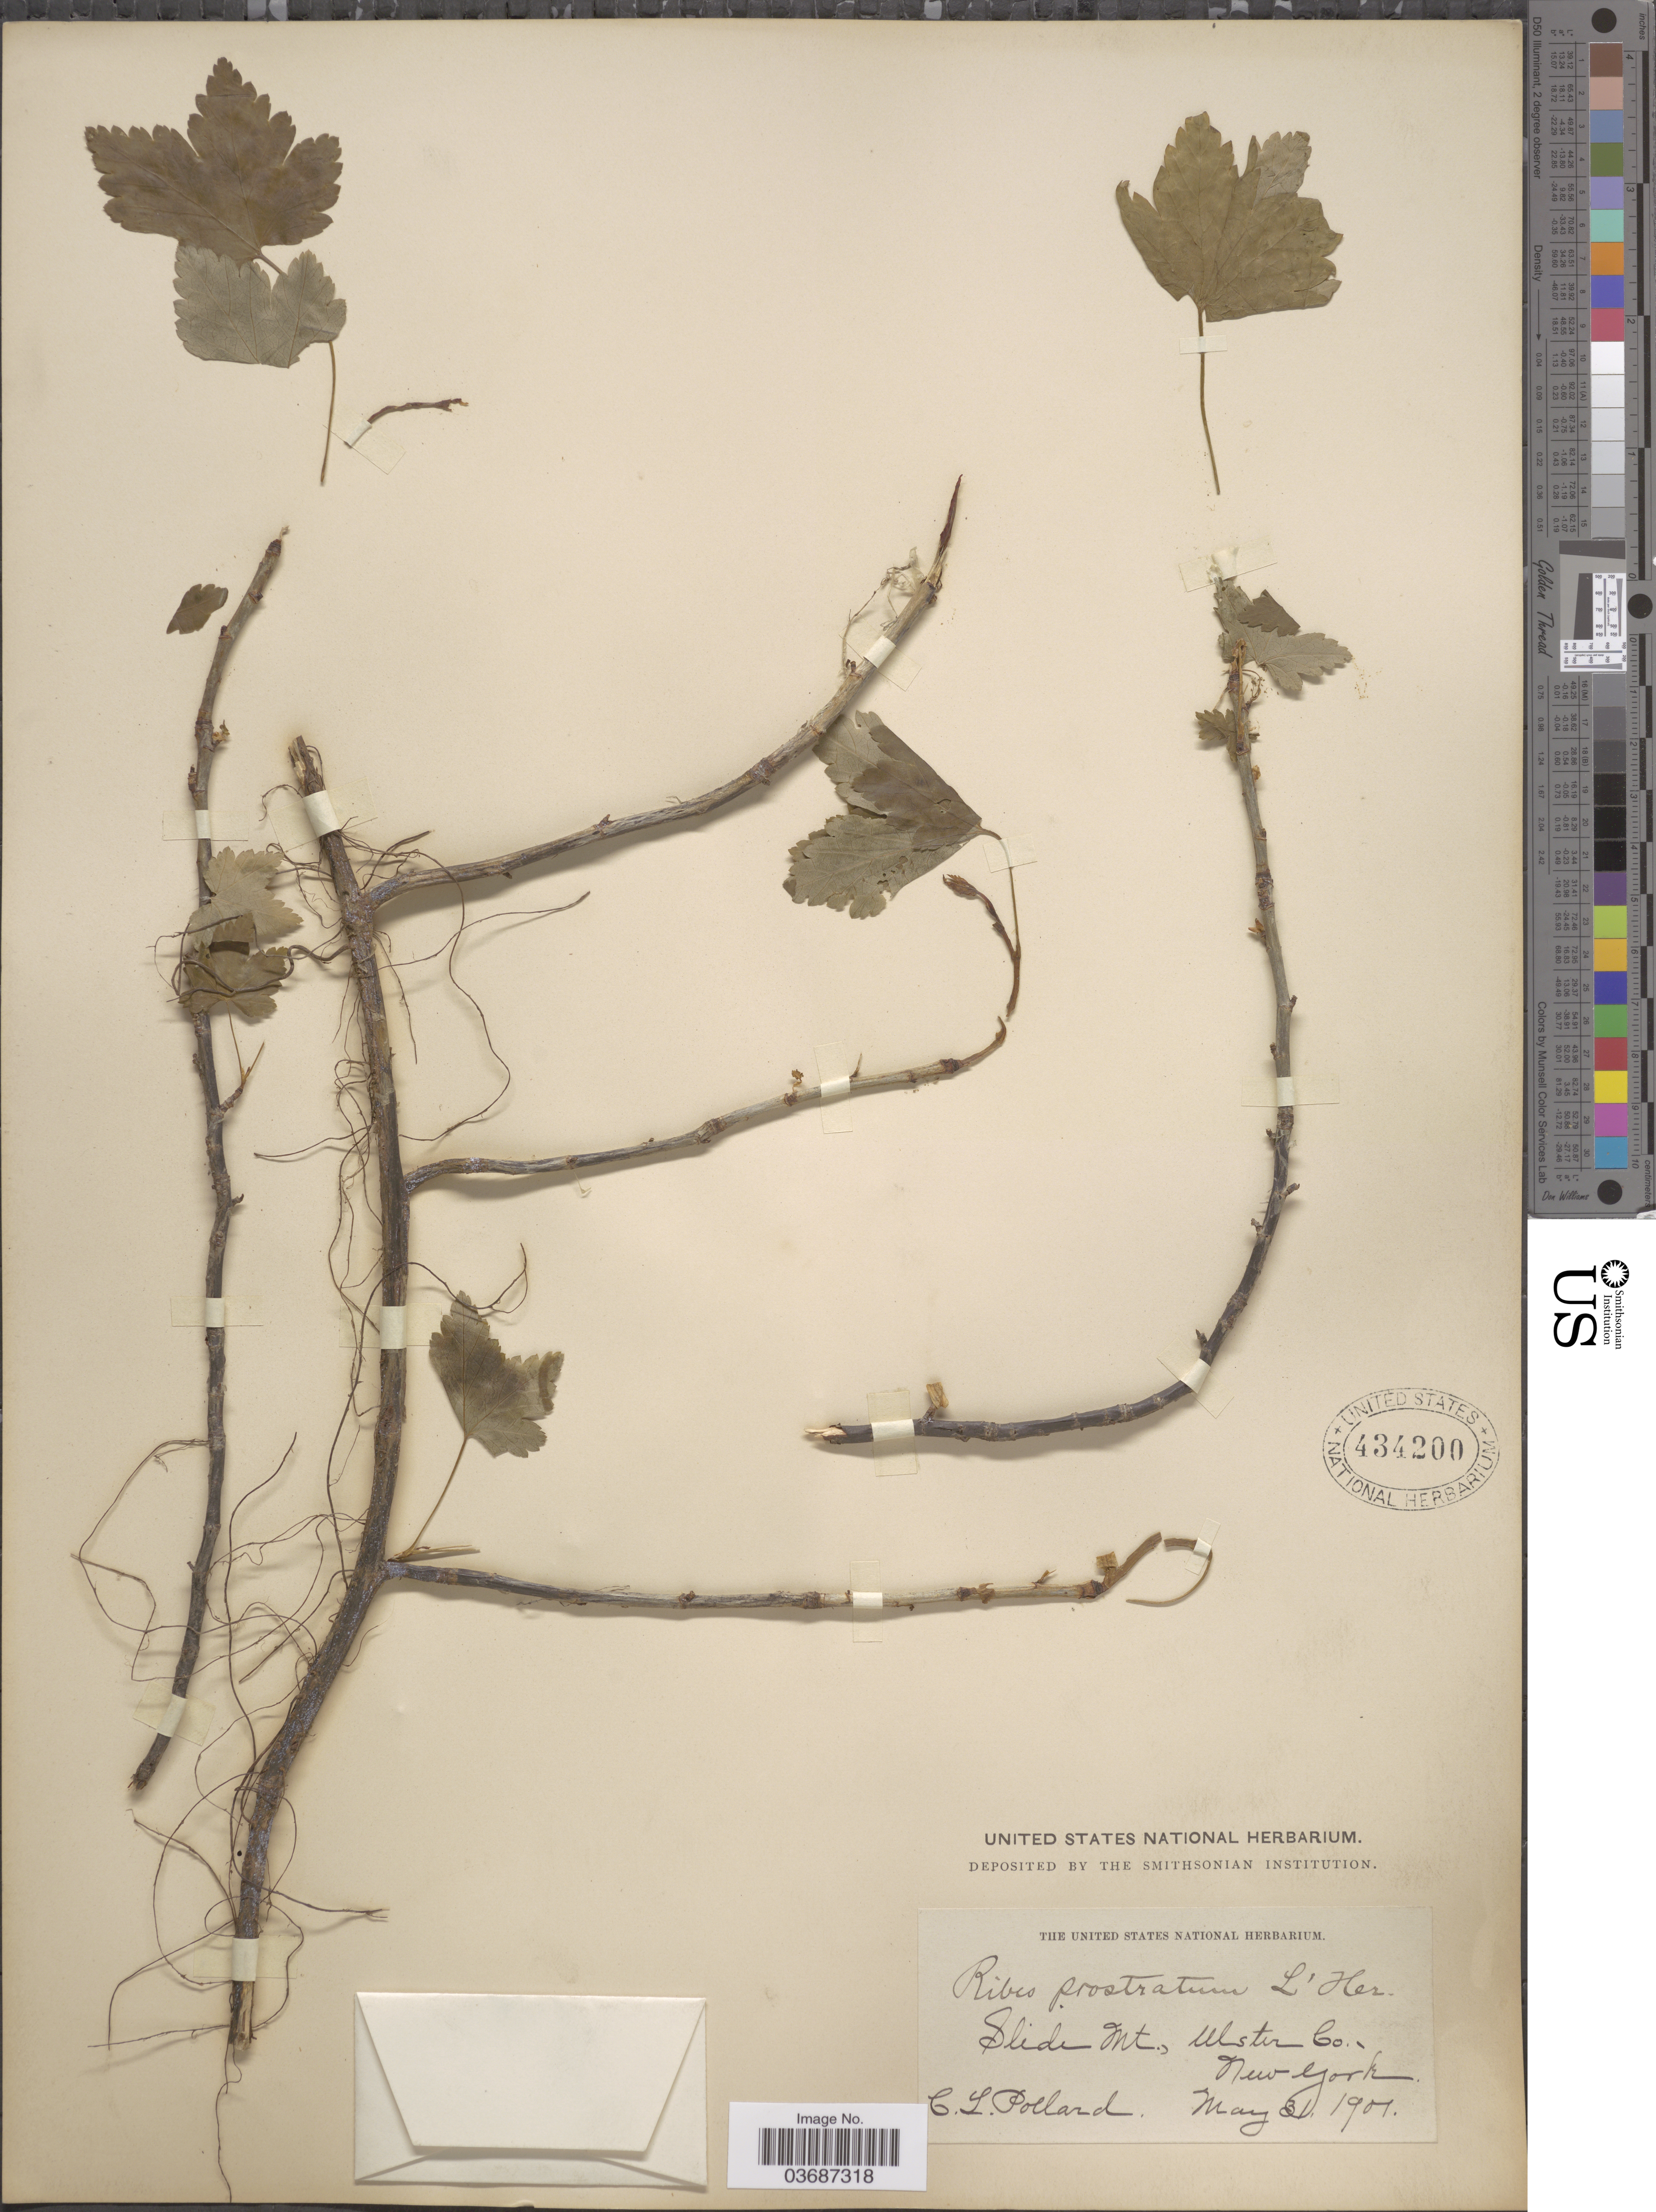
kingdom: Plantae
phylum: Tracheophyta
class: Magnoliopsida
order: Saxifragales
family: Grossulariaceae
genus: Ribes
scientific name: Ribes glandulosum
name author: Ruiz & Pav.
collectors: C. L. Pollard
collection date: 1901-05-31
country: United States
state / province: New York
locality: Slide Mt., Ulster Co.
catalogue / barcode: US 434200